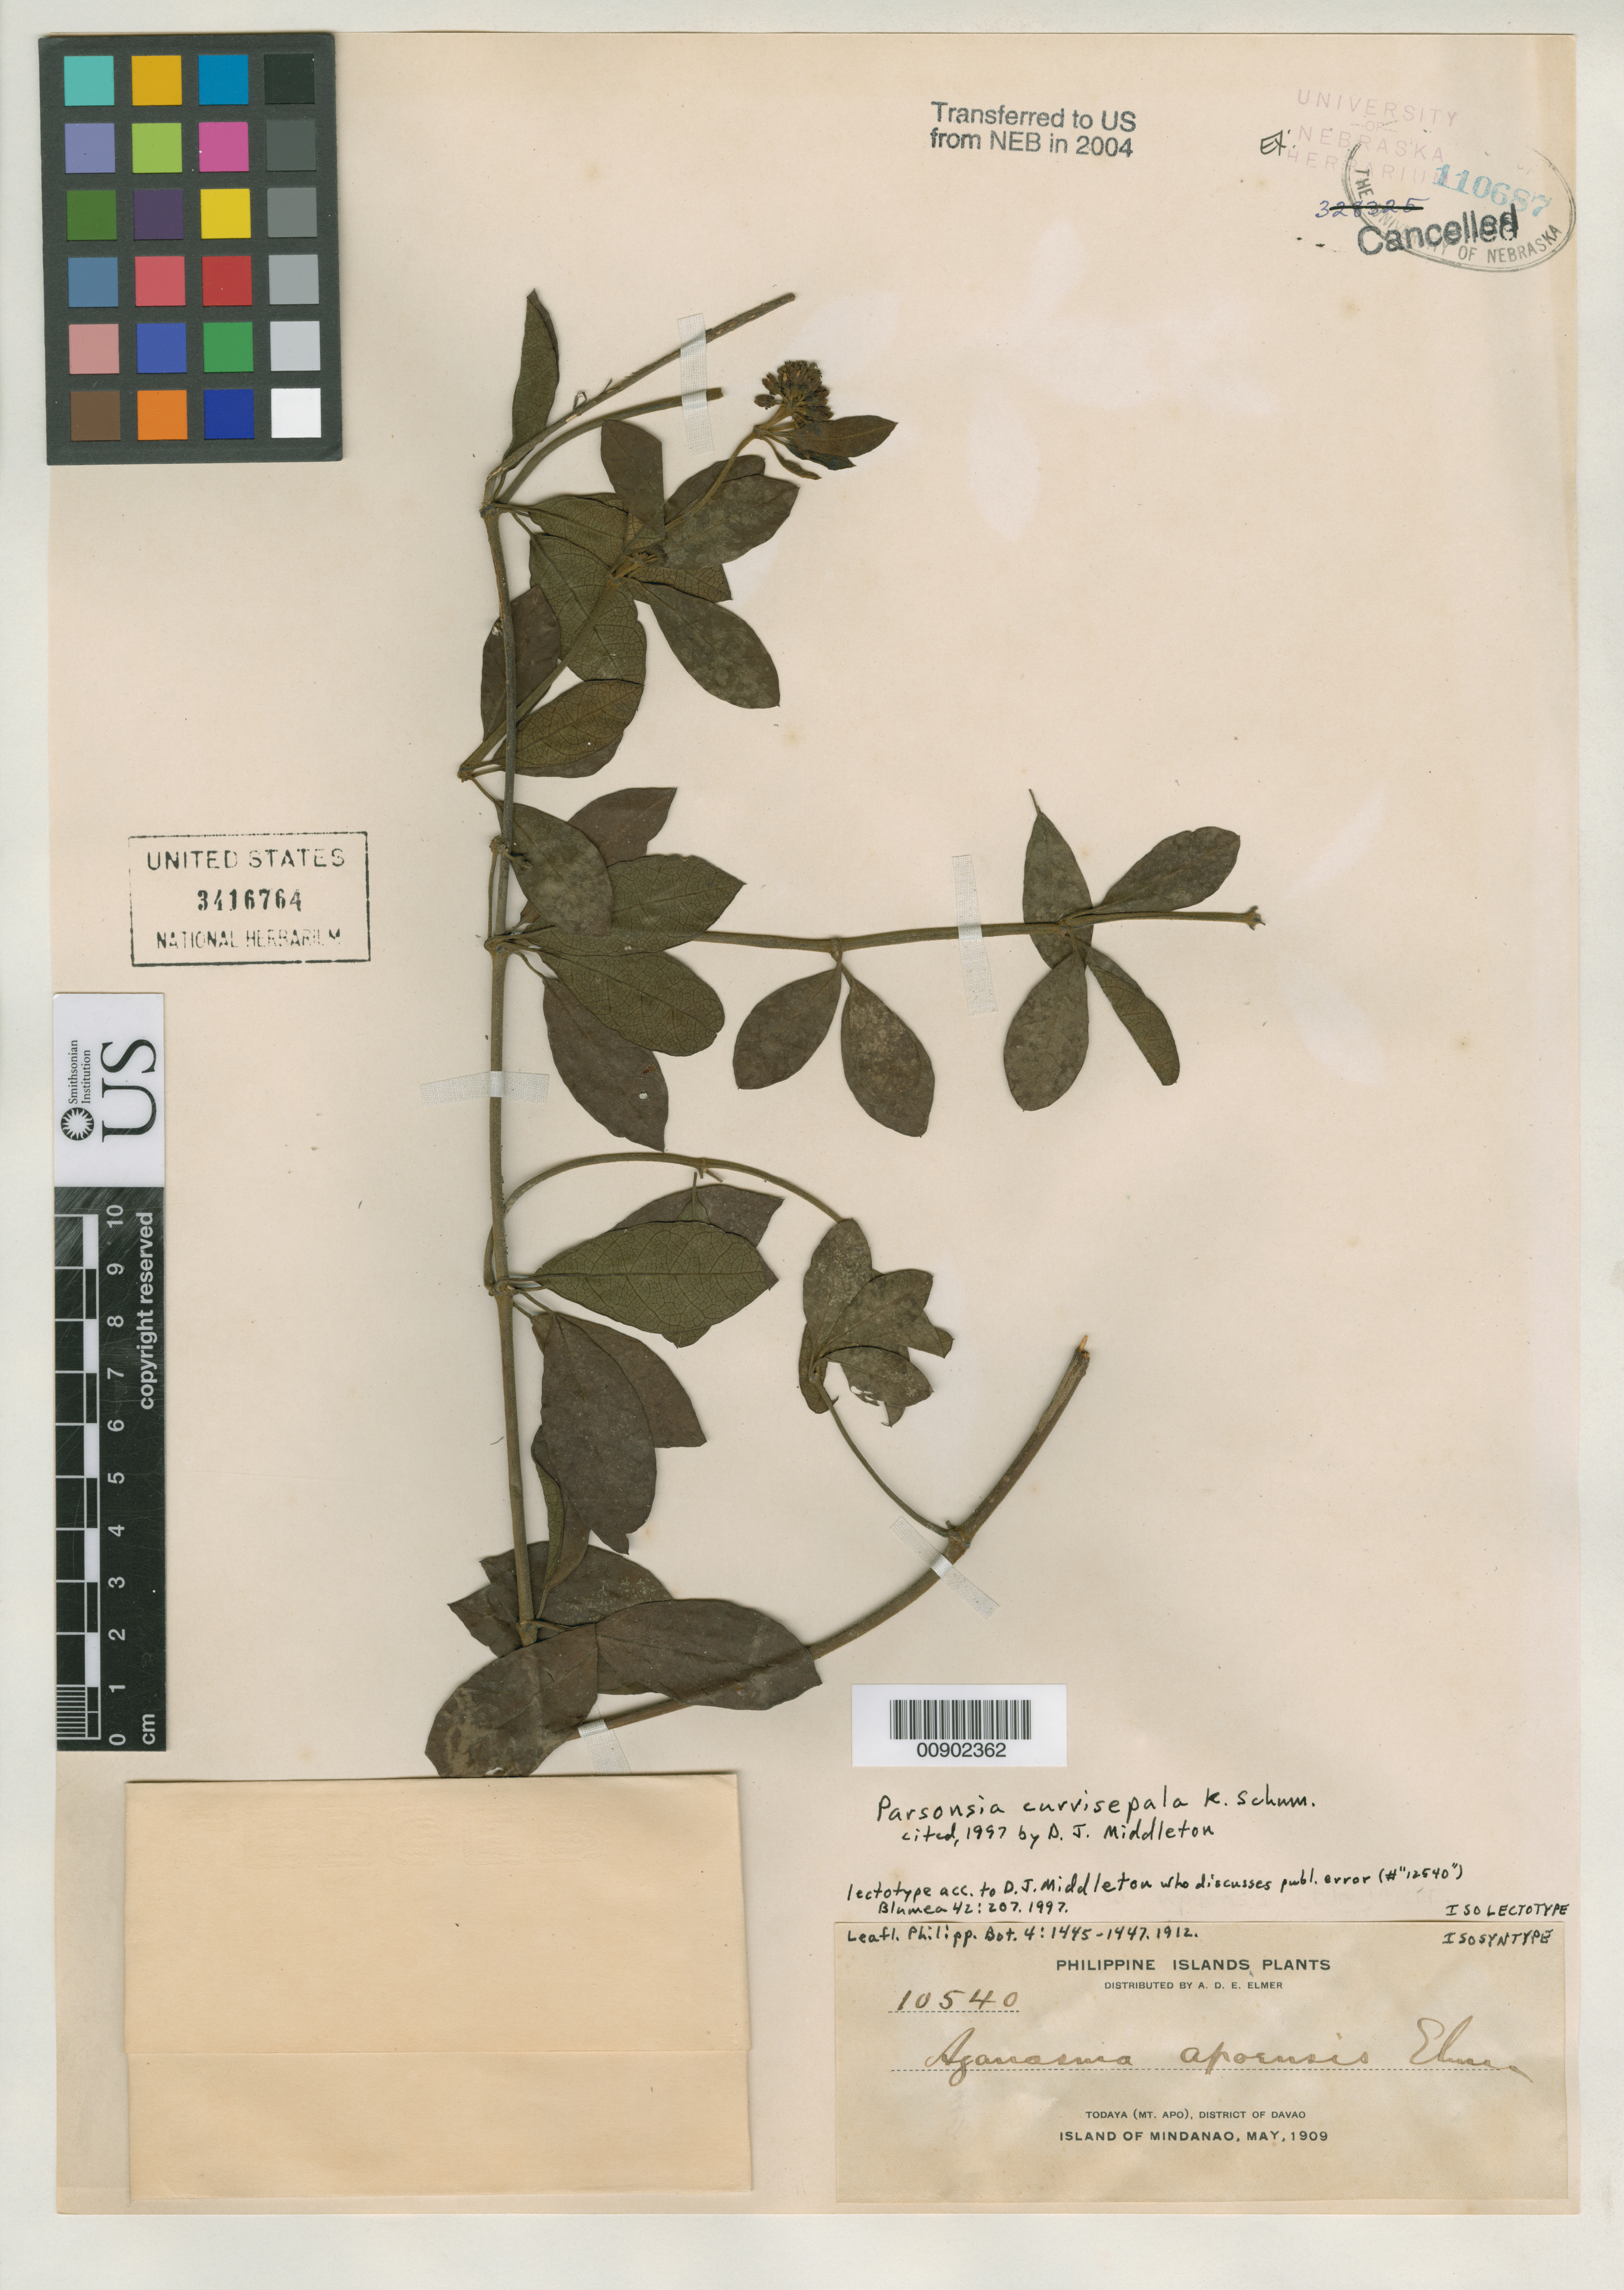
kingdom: Plantae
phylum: Tracheophyta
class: Magnoliopsida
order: Gentianales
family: Apocynaceae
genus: Aganosma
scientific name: Aganosma apoensis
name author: Elmer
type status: Isolectotype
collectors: A. D. E. Elmer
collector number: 10540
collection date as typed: May 1909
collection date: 1909-05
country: Philippines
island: Mindanao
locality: Todaya (Mt. Apo), District of Davao.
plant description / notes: Currently accepted name as cited by D.J. Middleton, Blumea 42: 207 (1997).; Protologue cites collection numbers as 12540 & 11719, apparently a mis-citation for 10450 (discussed in lectotypification).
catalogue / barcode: US 3416764